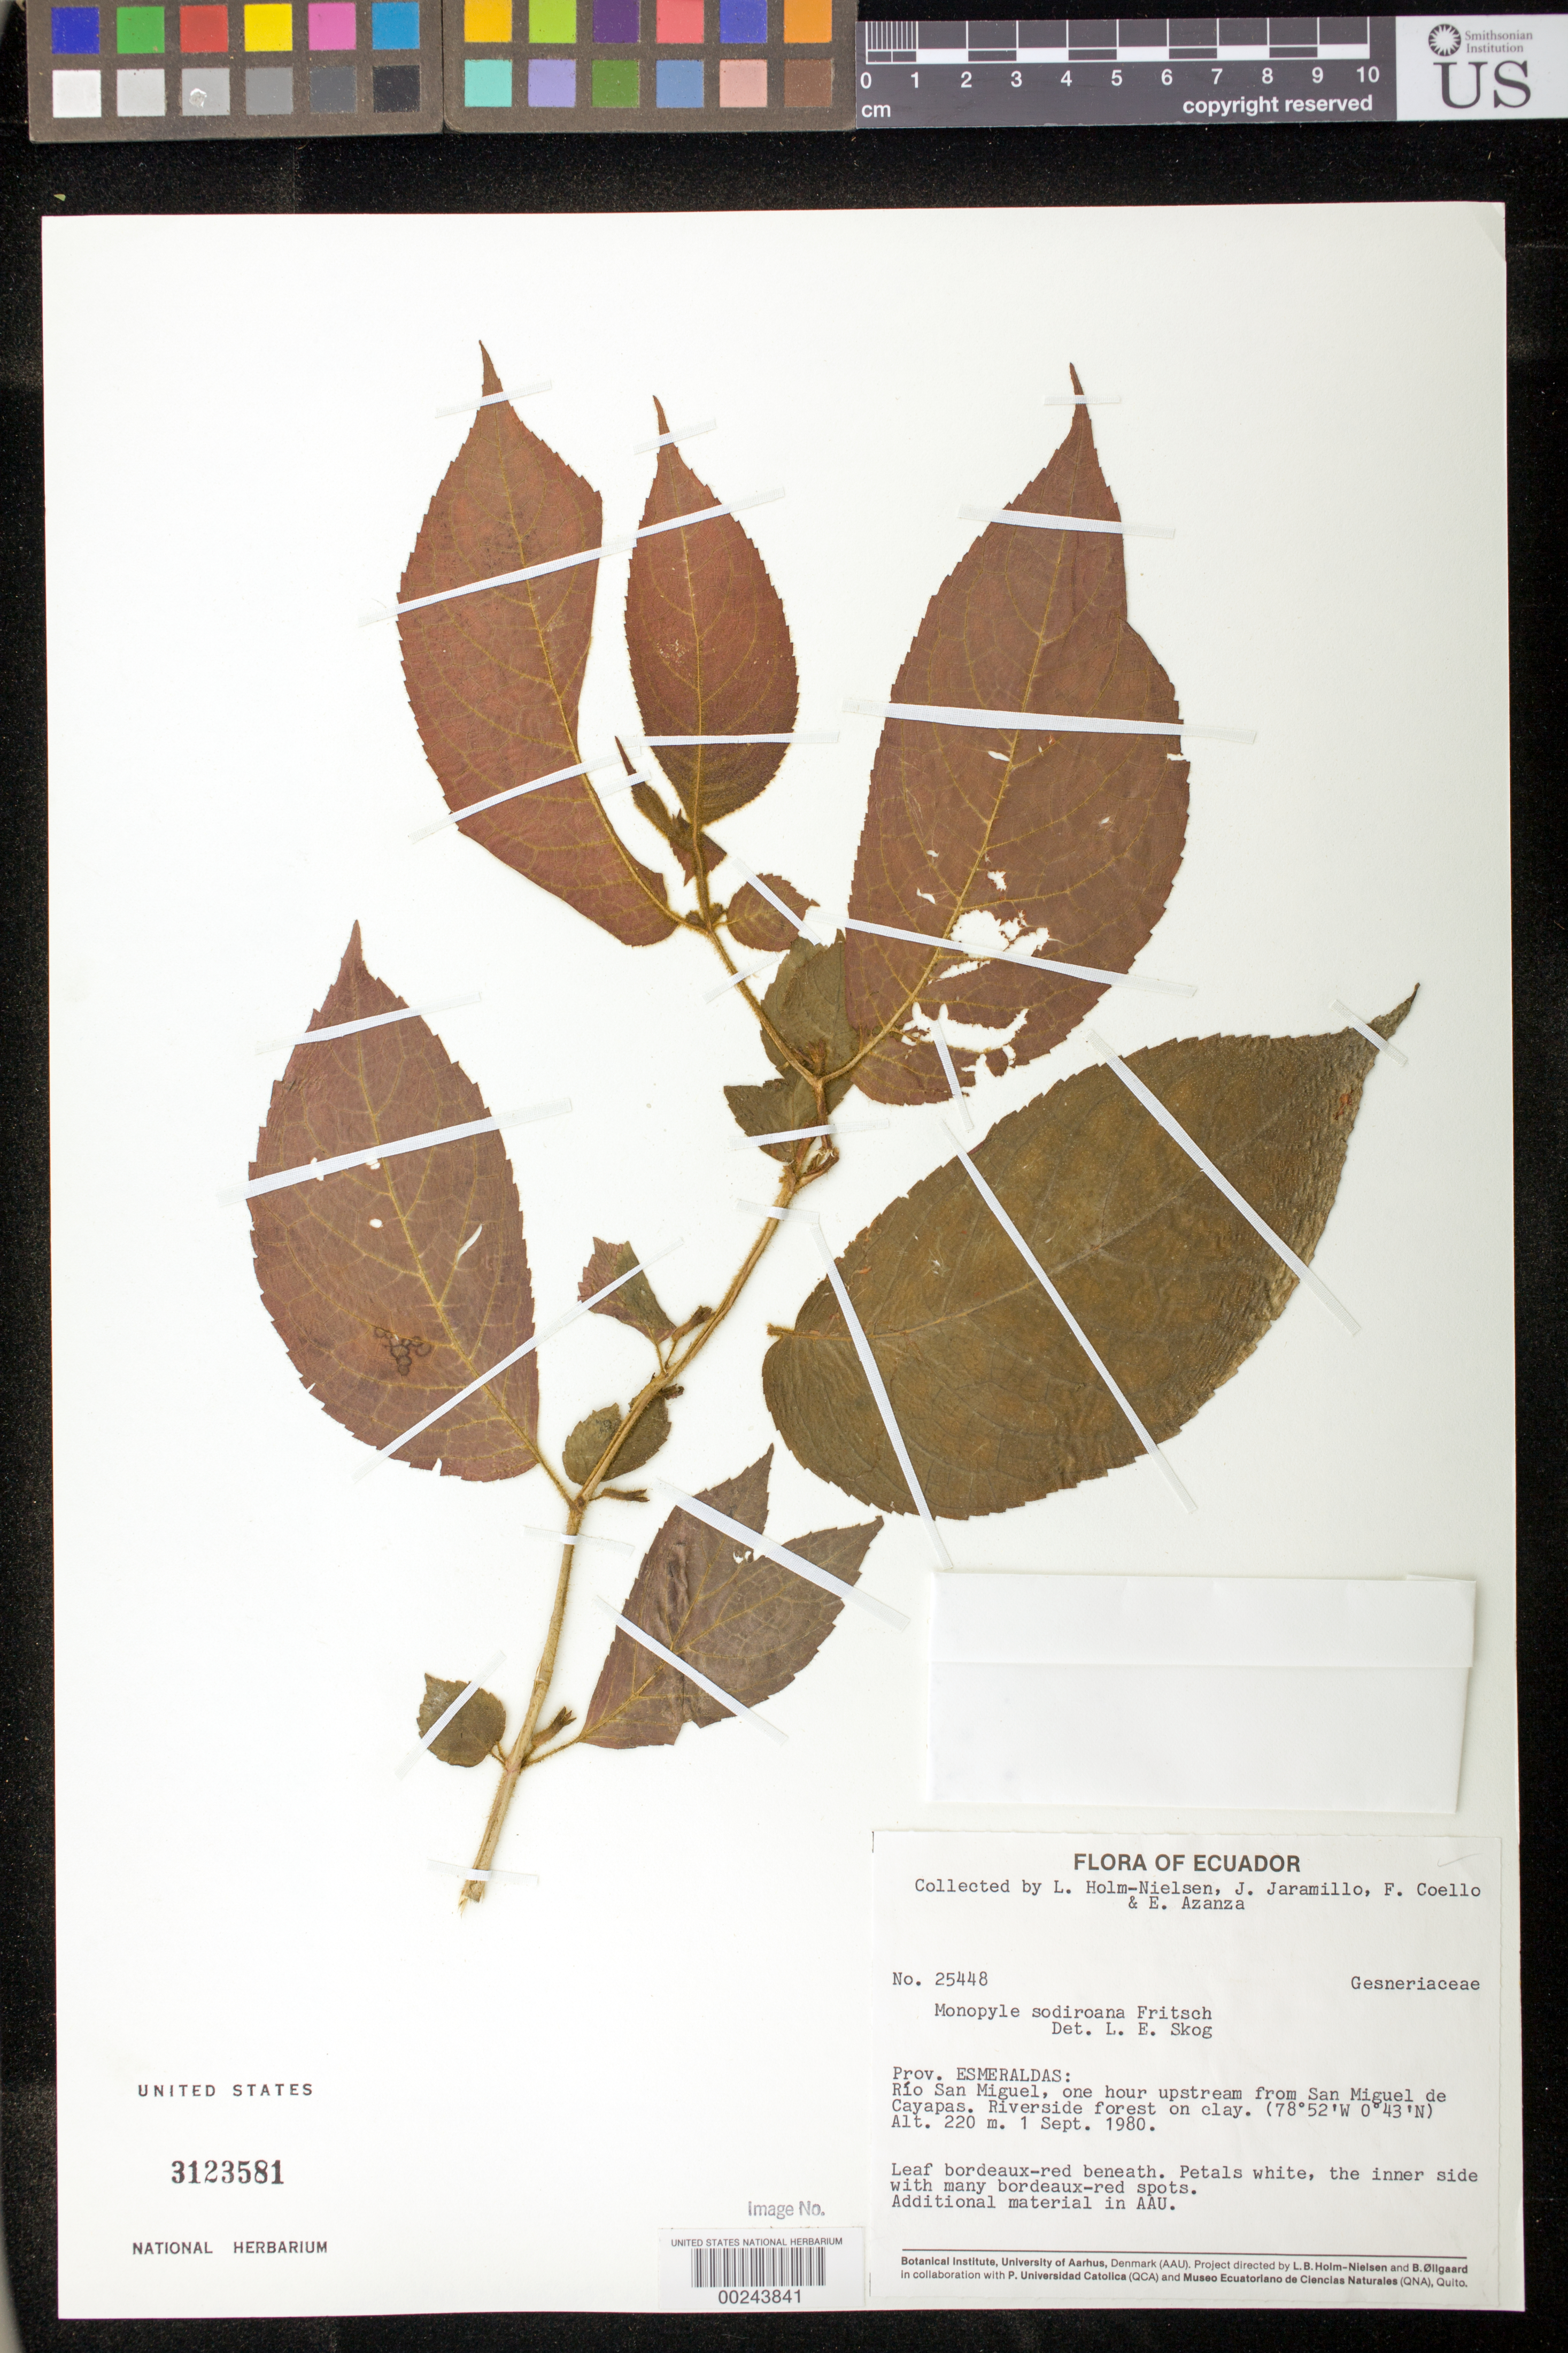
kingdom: Plantae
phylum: Tracheophyta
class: Magnoliopsida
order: Lamiales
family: Gesneriaceae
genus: Monopyle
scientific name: Monopyle sodiroana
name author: Fritsch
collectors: L. B. Holm-Nielsen, J. L. Jaramillo, F. Coello & E. Asanza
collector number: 25448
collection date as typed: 01 Sep 1980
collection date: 1980-09-01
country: Ecuador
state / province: Esmeraldas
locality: Rio San Miguel, one hour upstream from San Miguel de Cayapas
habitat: Riverside forest on clay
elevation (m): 220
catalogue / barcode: US 3123581